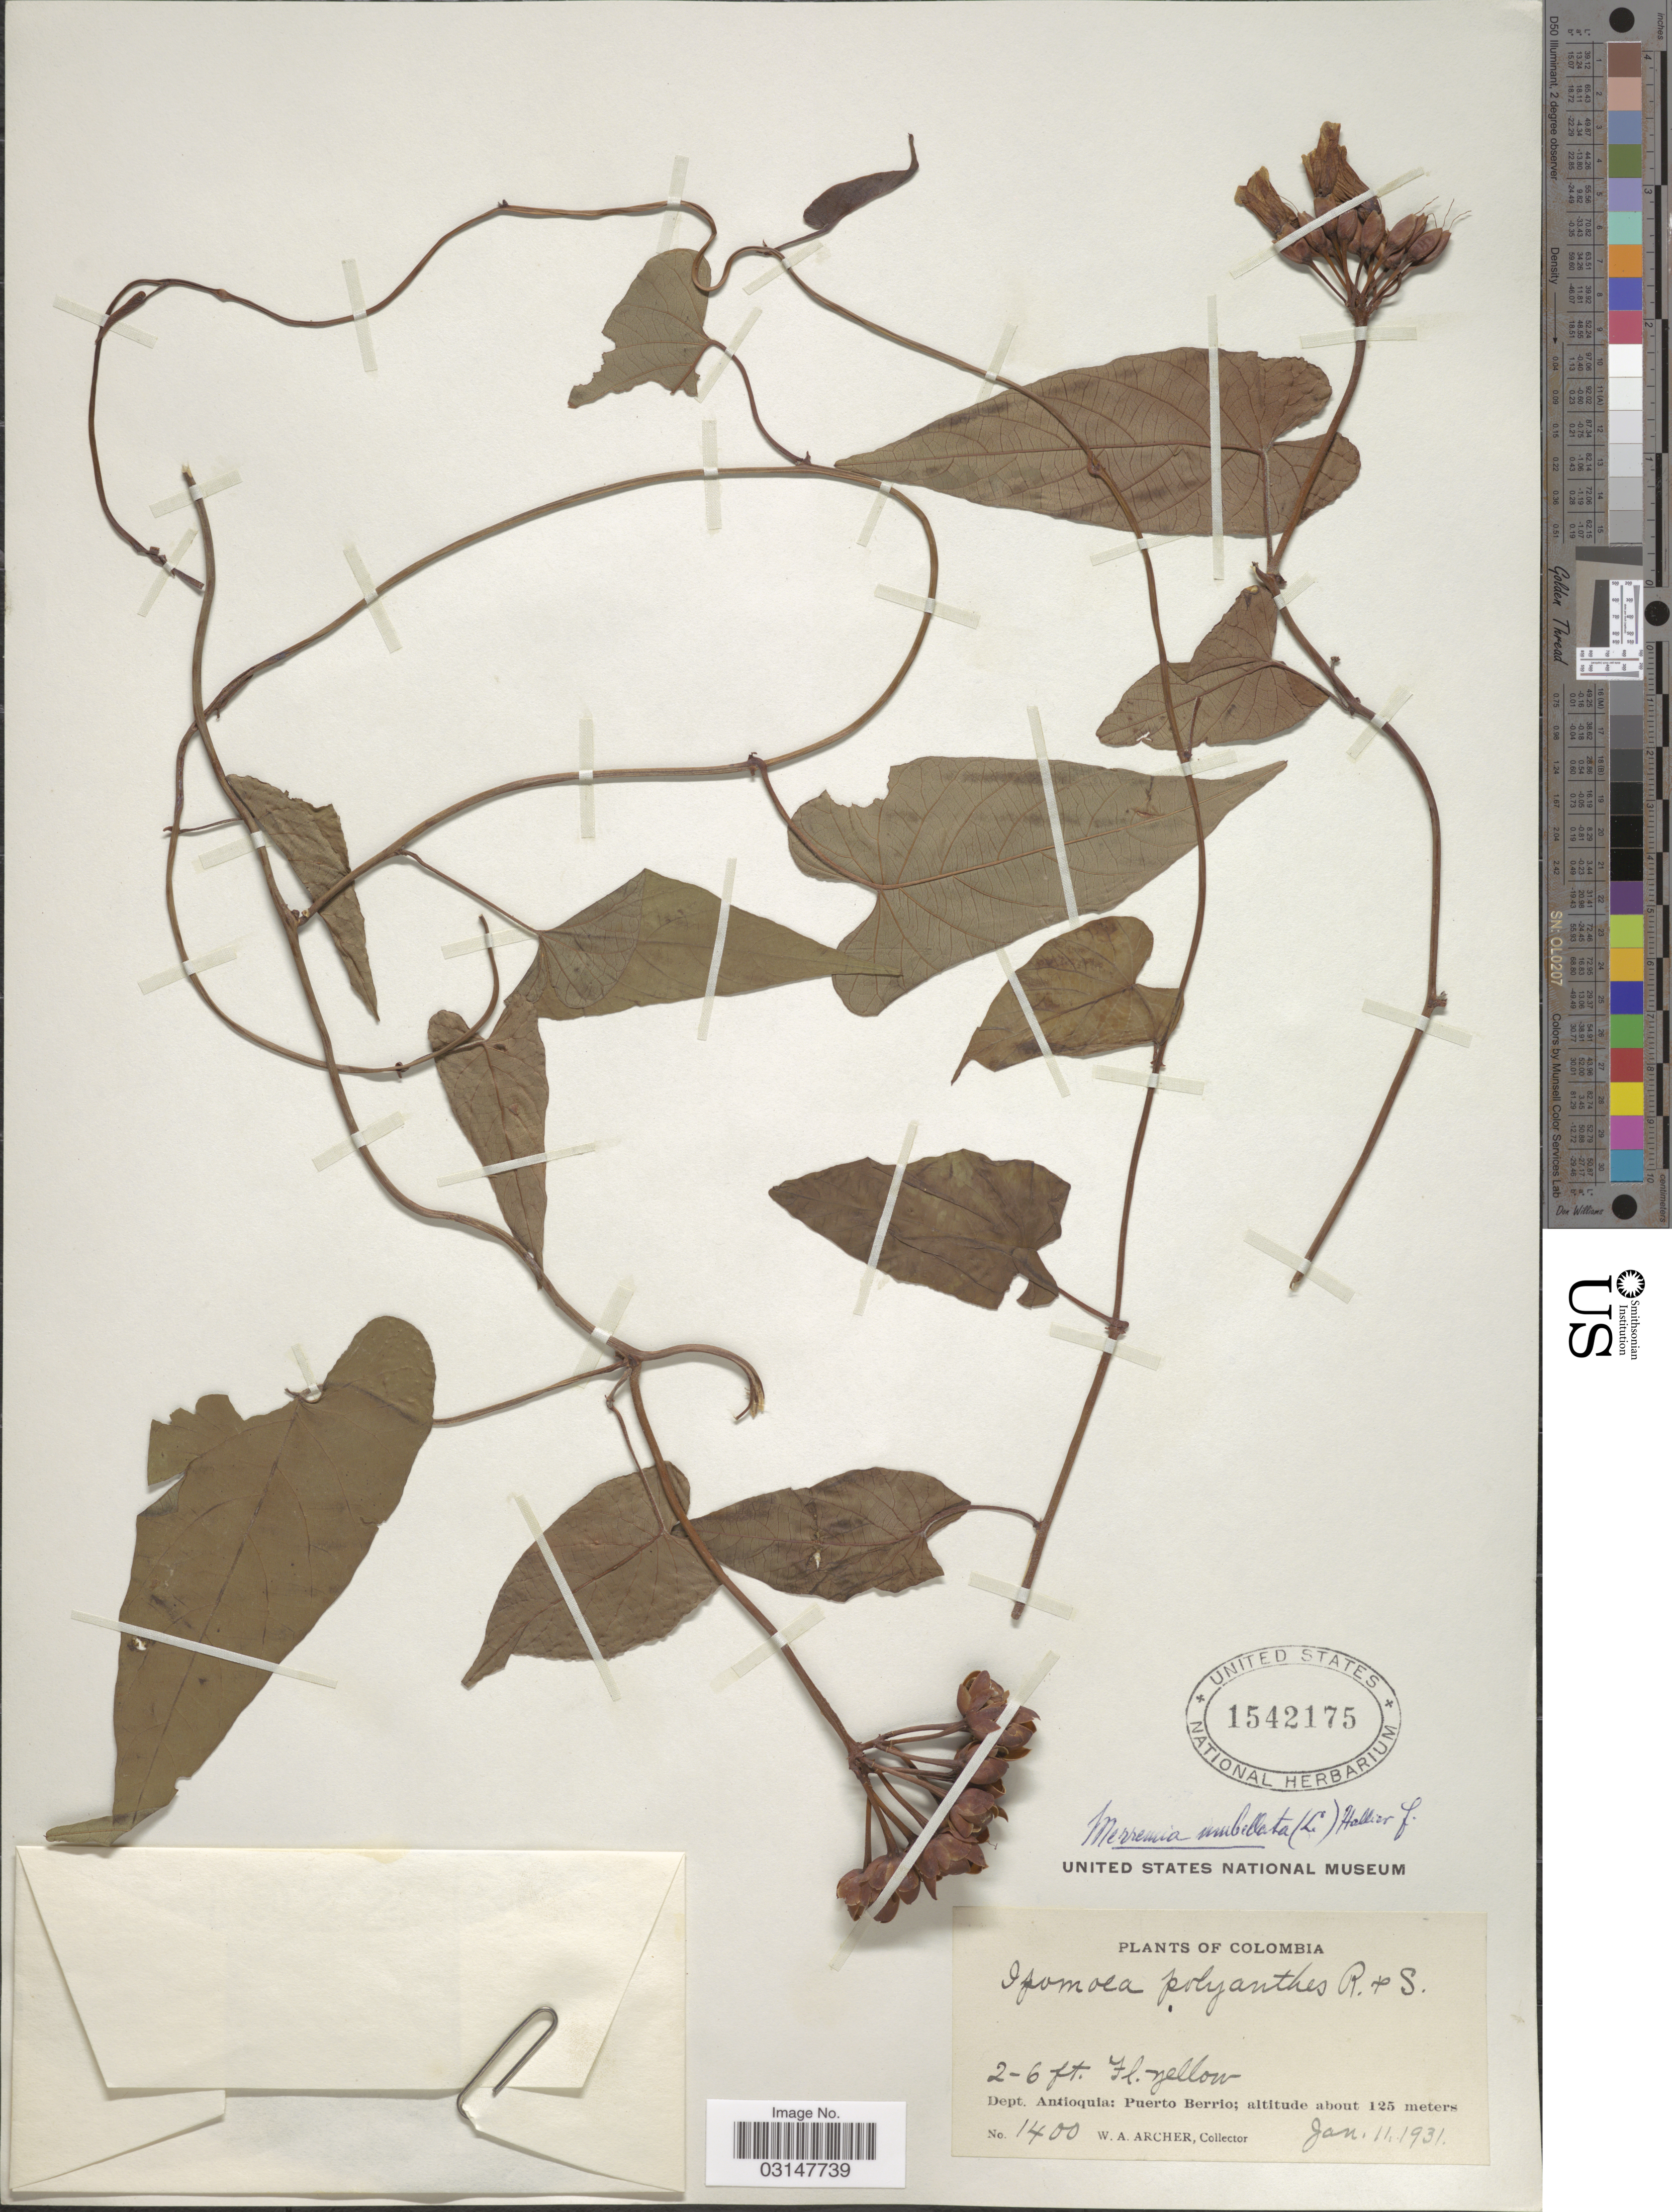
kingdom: Plantae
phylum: Tracheophyta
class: Magnoliopsida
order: Solanales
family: Convolvulaceae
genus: Camonea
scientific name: Camonea umbellata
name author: (L.) A. R. Simões & Staples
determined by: Strong, Mark T., (BOT), Smithsonian Institution - National Museum of Natural History (UNITED STATES)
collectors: W. Archer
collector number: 1400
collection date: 1931-01-11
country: Colombia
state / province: Antioquia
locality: Dept. Antioquia: Puerto Berrio.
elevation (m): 125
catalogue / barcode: US 1542175